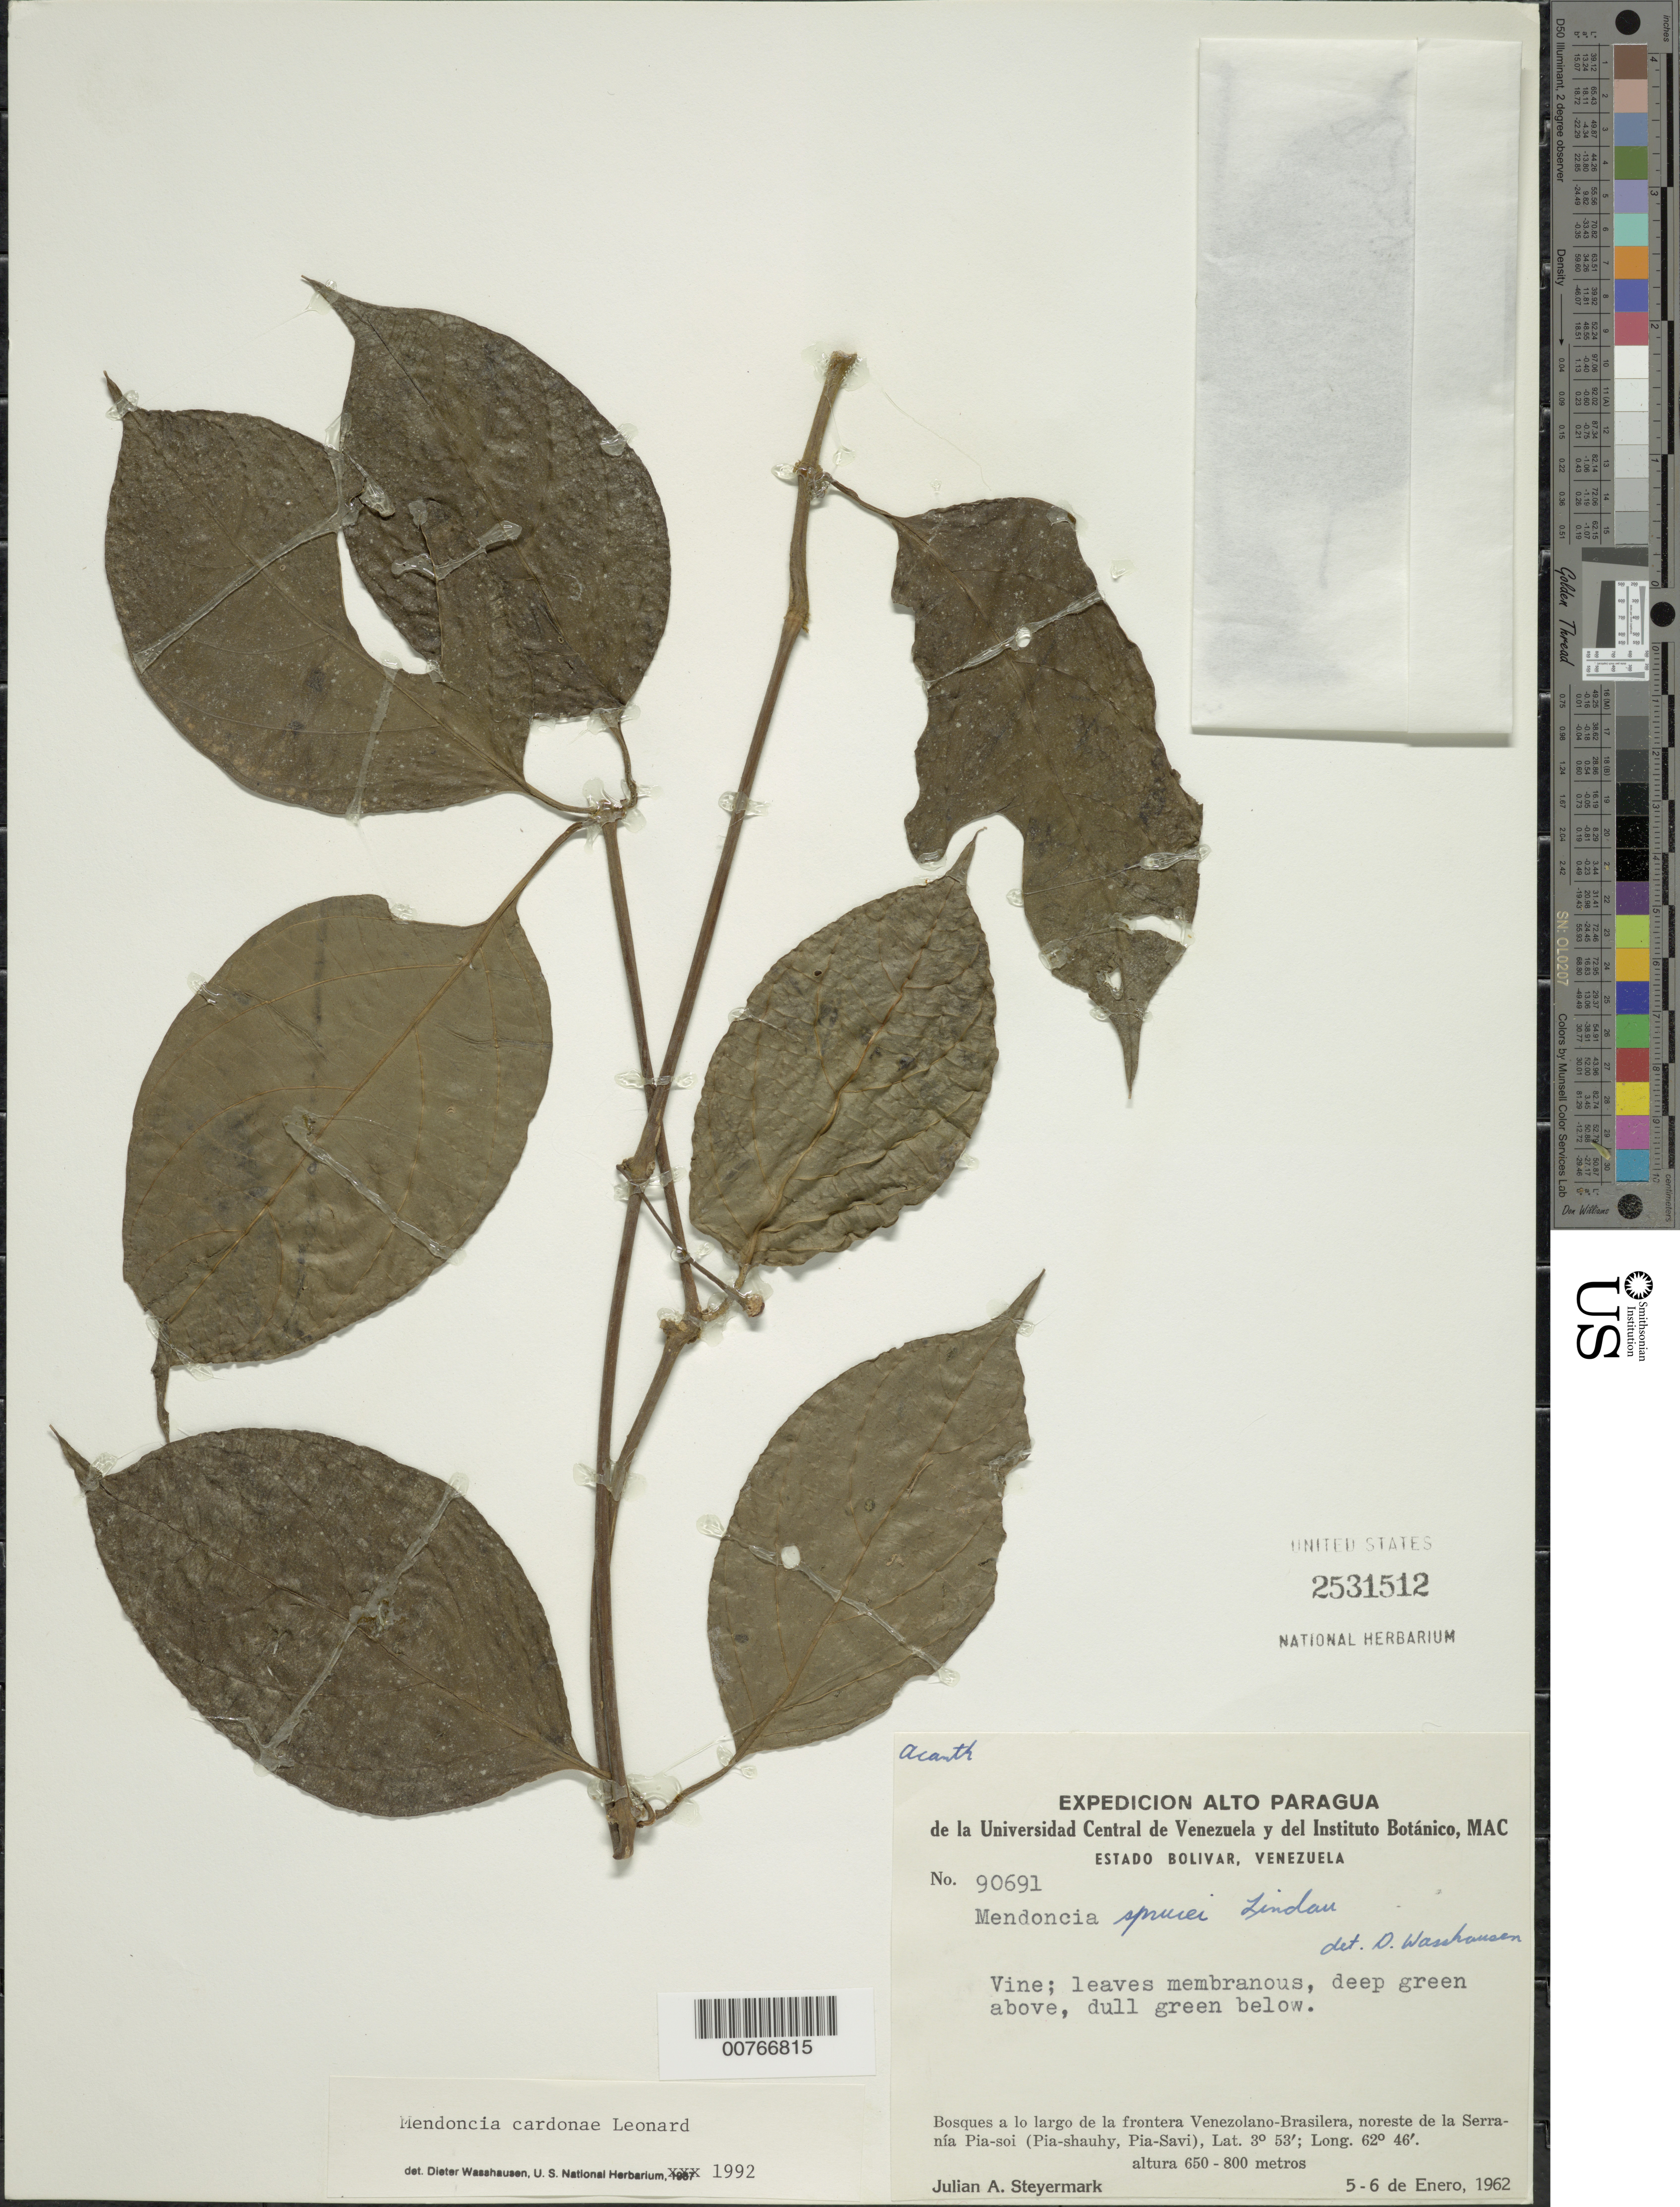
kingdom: Plantae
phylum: Tracheophyta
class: Magnoliopsida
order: Lamiales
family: Acanthaceae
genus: Mendoncia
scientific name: Mendoncia cardonae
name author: Leonard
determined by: Wasshausen, Dieter C., (BOT), Smithsonian Institution - National Museum of Natural History (UNITED STATES)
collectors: J. Steyermark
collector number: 90691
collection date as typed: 5-Jan-62 to 6-Jan-62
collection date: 1962-01-05/1962-01-06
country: Venezuela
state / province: Bolívar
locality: Serranía Pia-soi, NE of; on Venezuela-Brazil border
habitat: Bosques a lo largo de la frontera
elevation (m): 650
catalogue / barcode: US 2531512